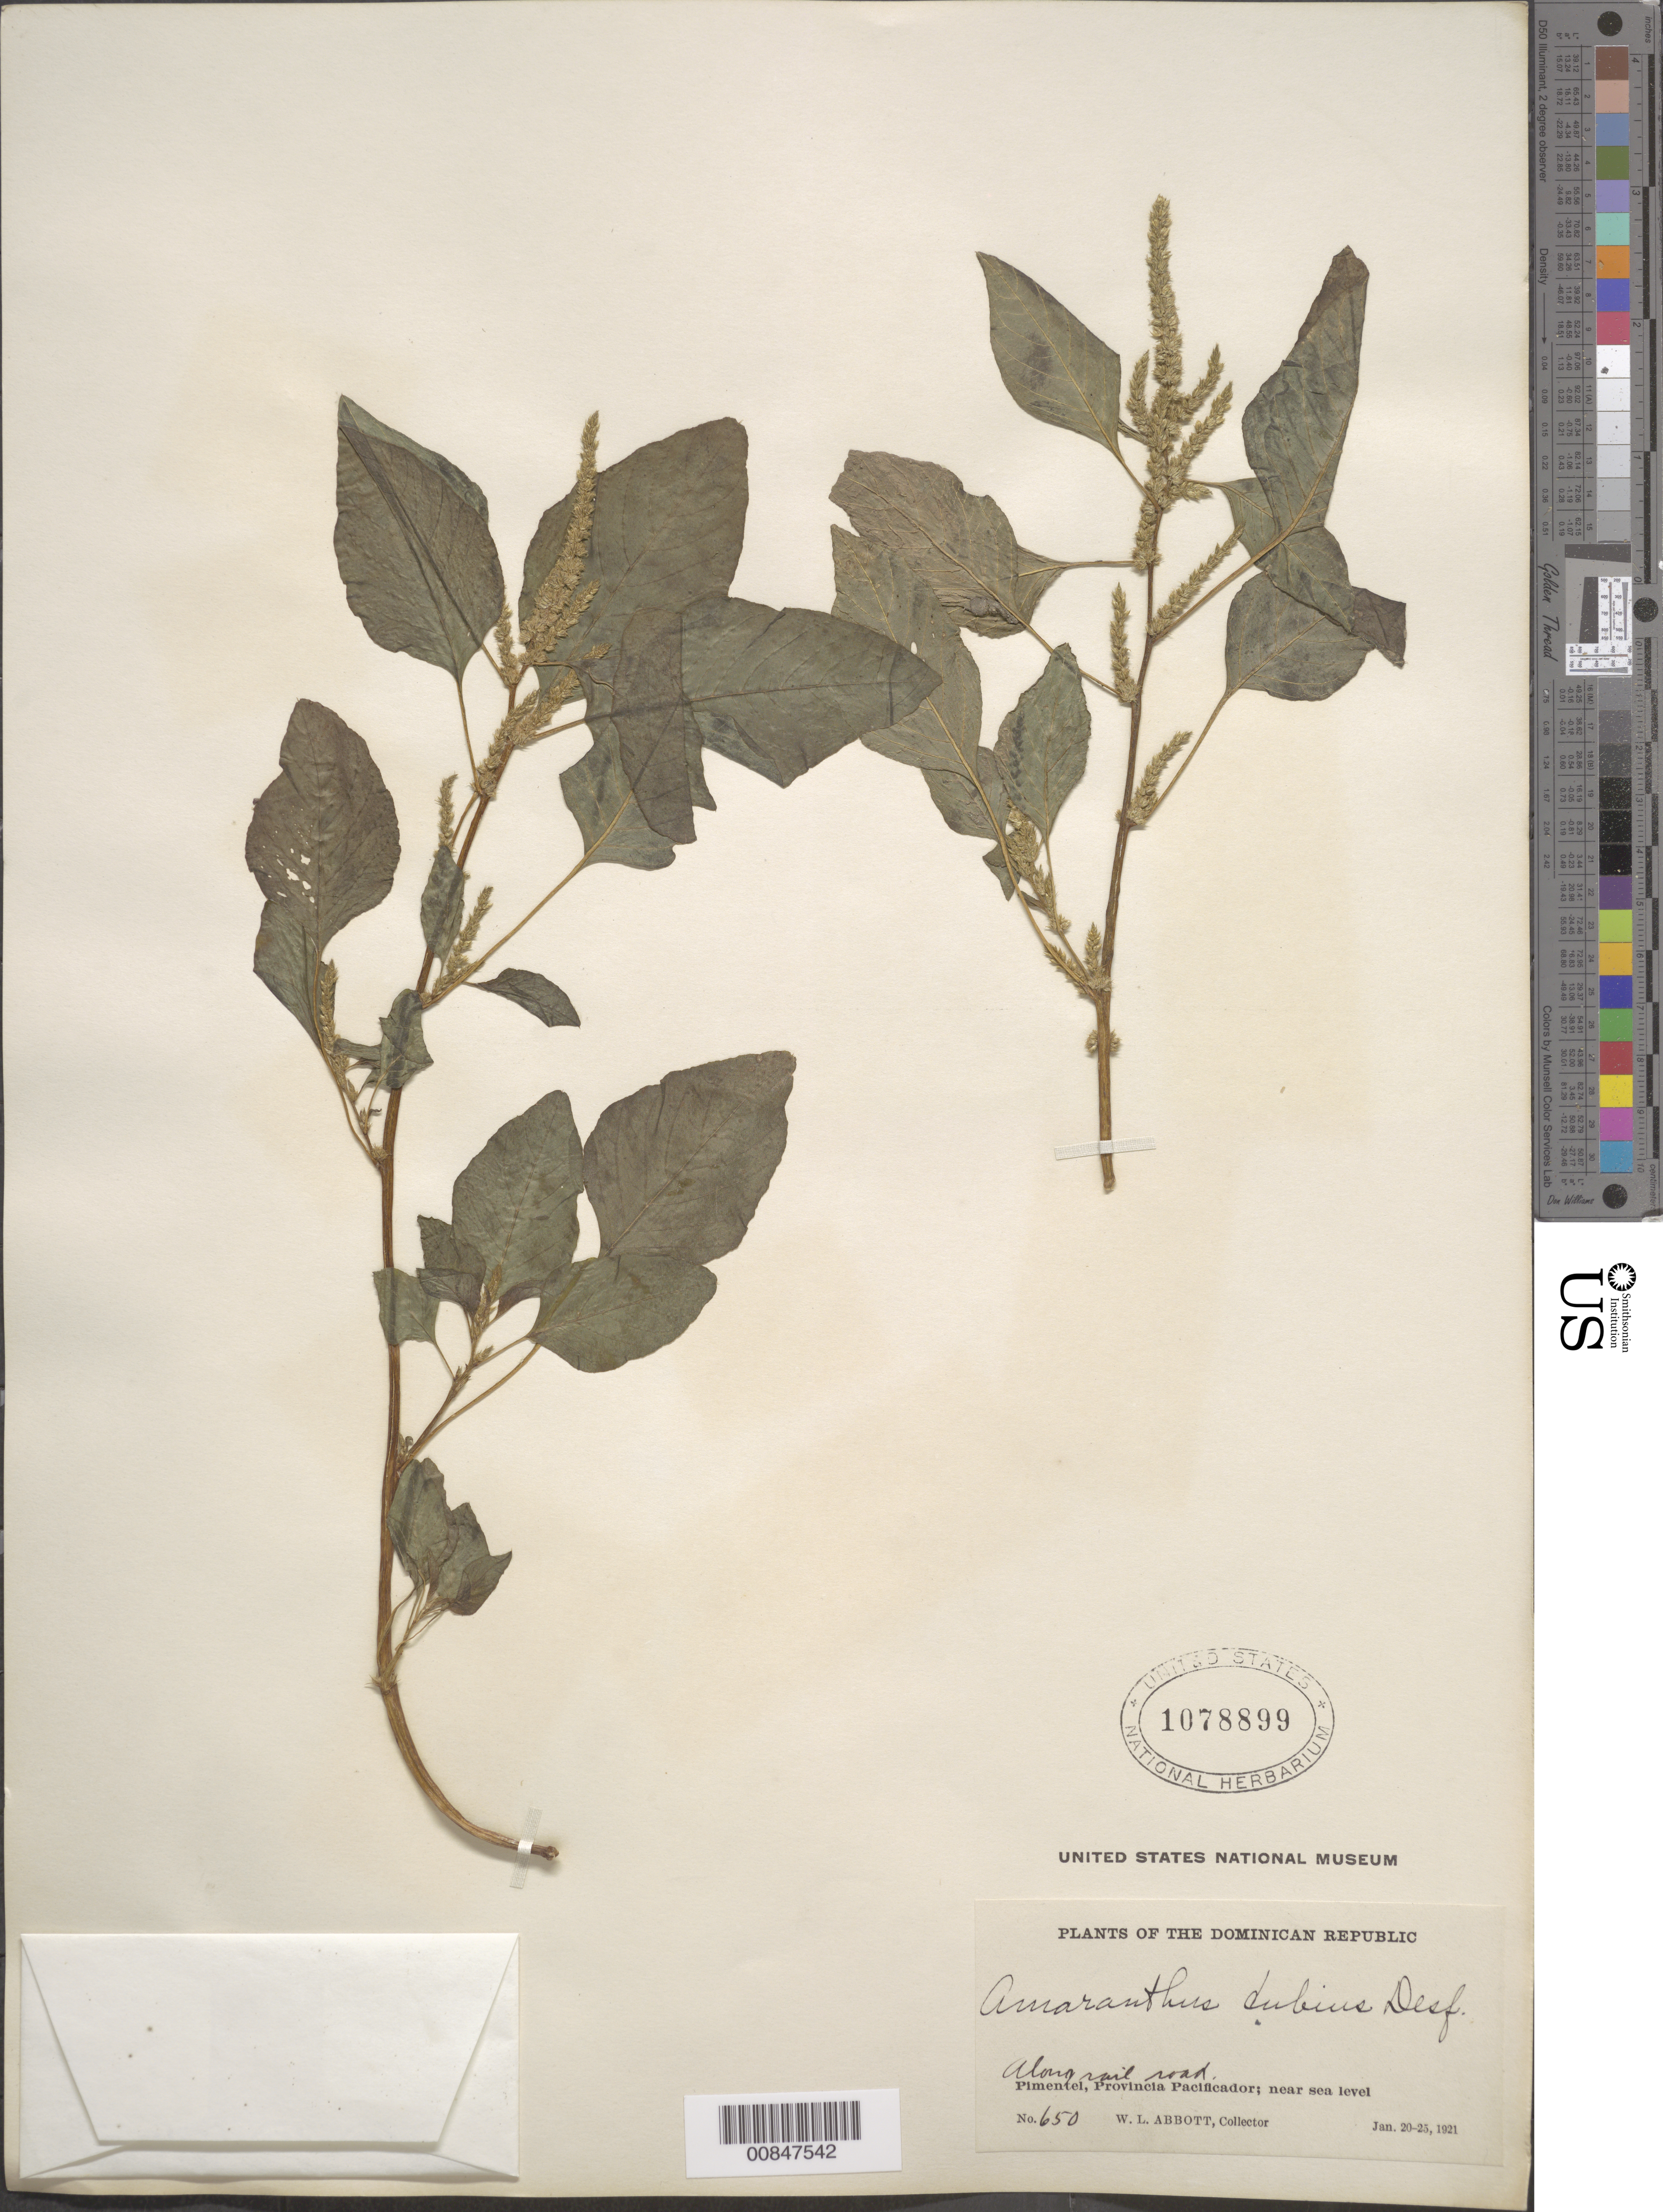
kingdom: Plantae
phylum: Tracheophyta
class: Magnoliopsida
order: Caryophyllales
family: Amaranthaceae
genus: Amaranthus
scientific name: Amaranthus dubius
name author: Mart. ex Thell.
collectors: W. L. Abbott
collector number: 650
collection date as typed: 20 Jan 1921 to 25 Jan 1921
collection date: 1921-01-20/1921-01-25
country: Dominican Republic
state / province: Duarte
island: Hispaniola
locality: Pimentel, Provincia Pacificador (obsolete).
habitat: Along rail road.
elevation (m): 0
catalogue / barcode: US 1078899